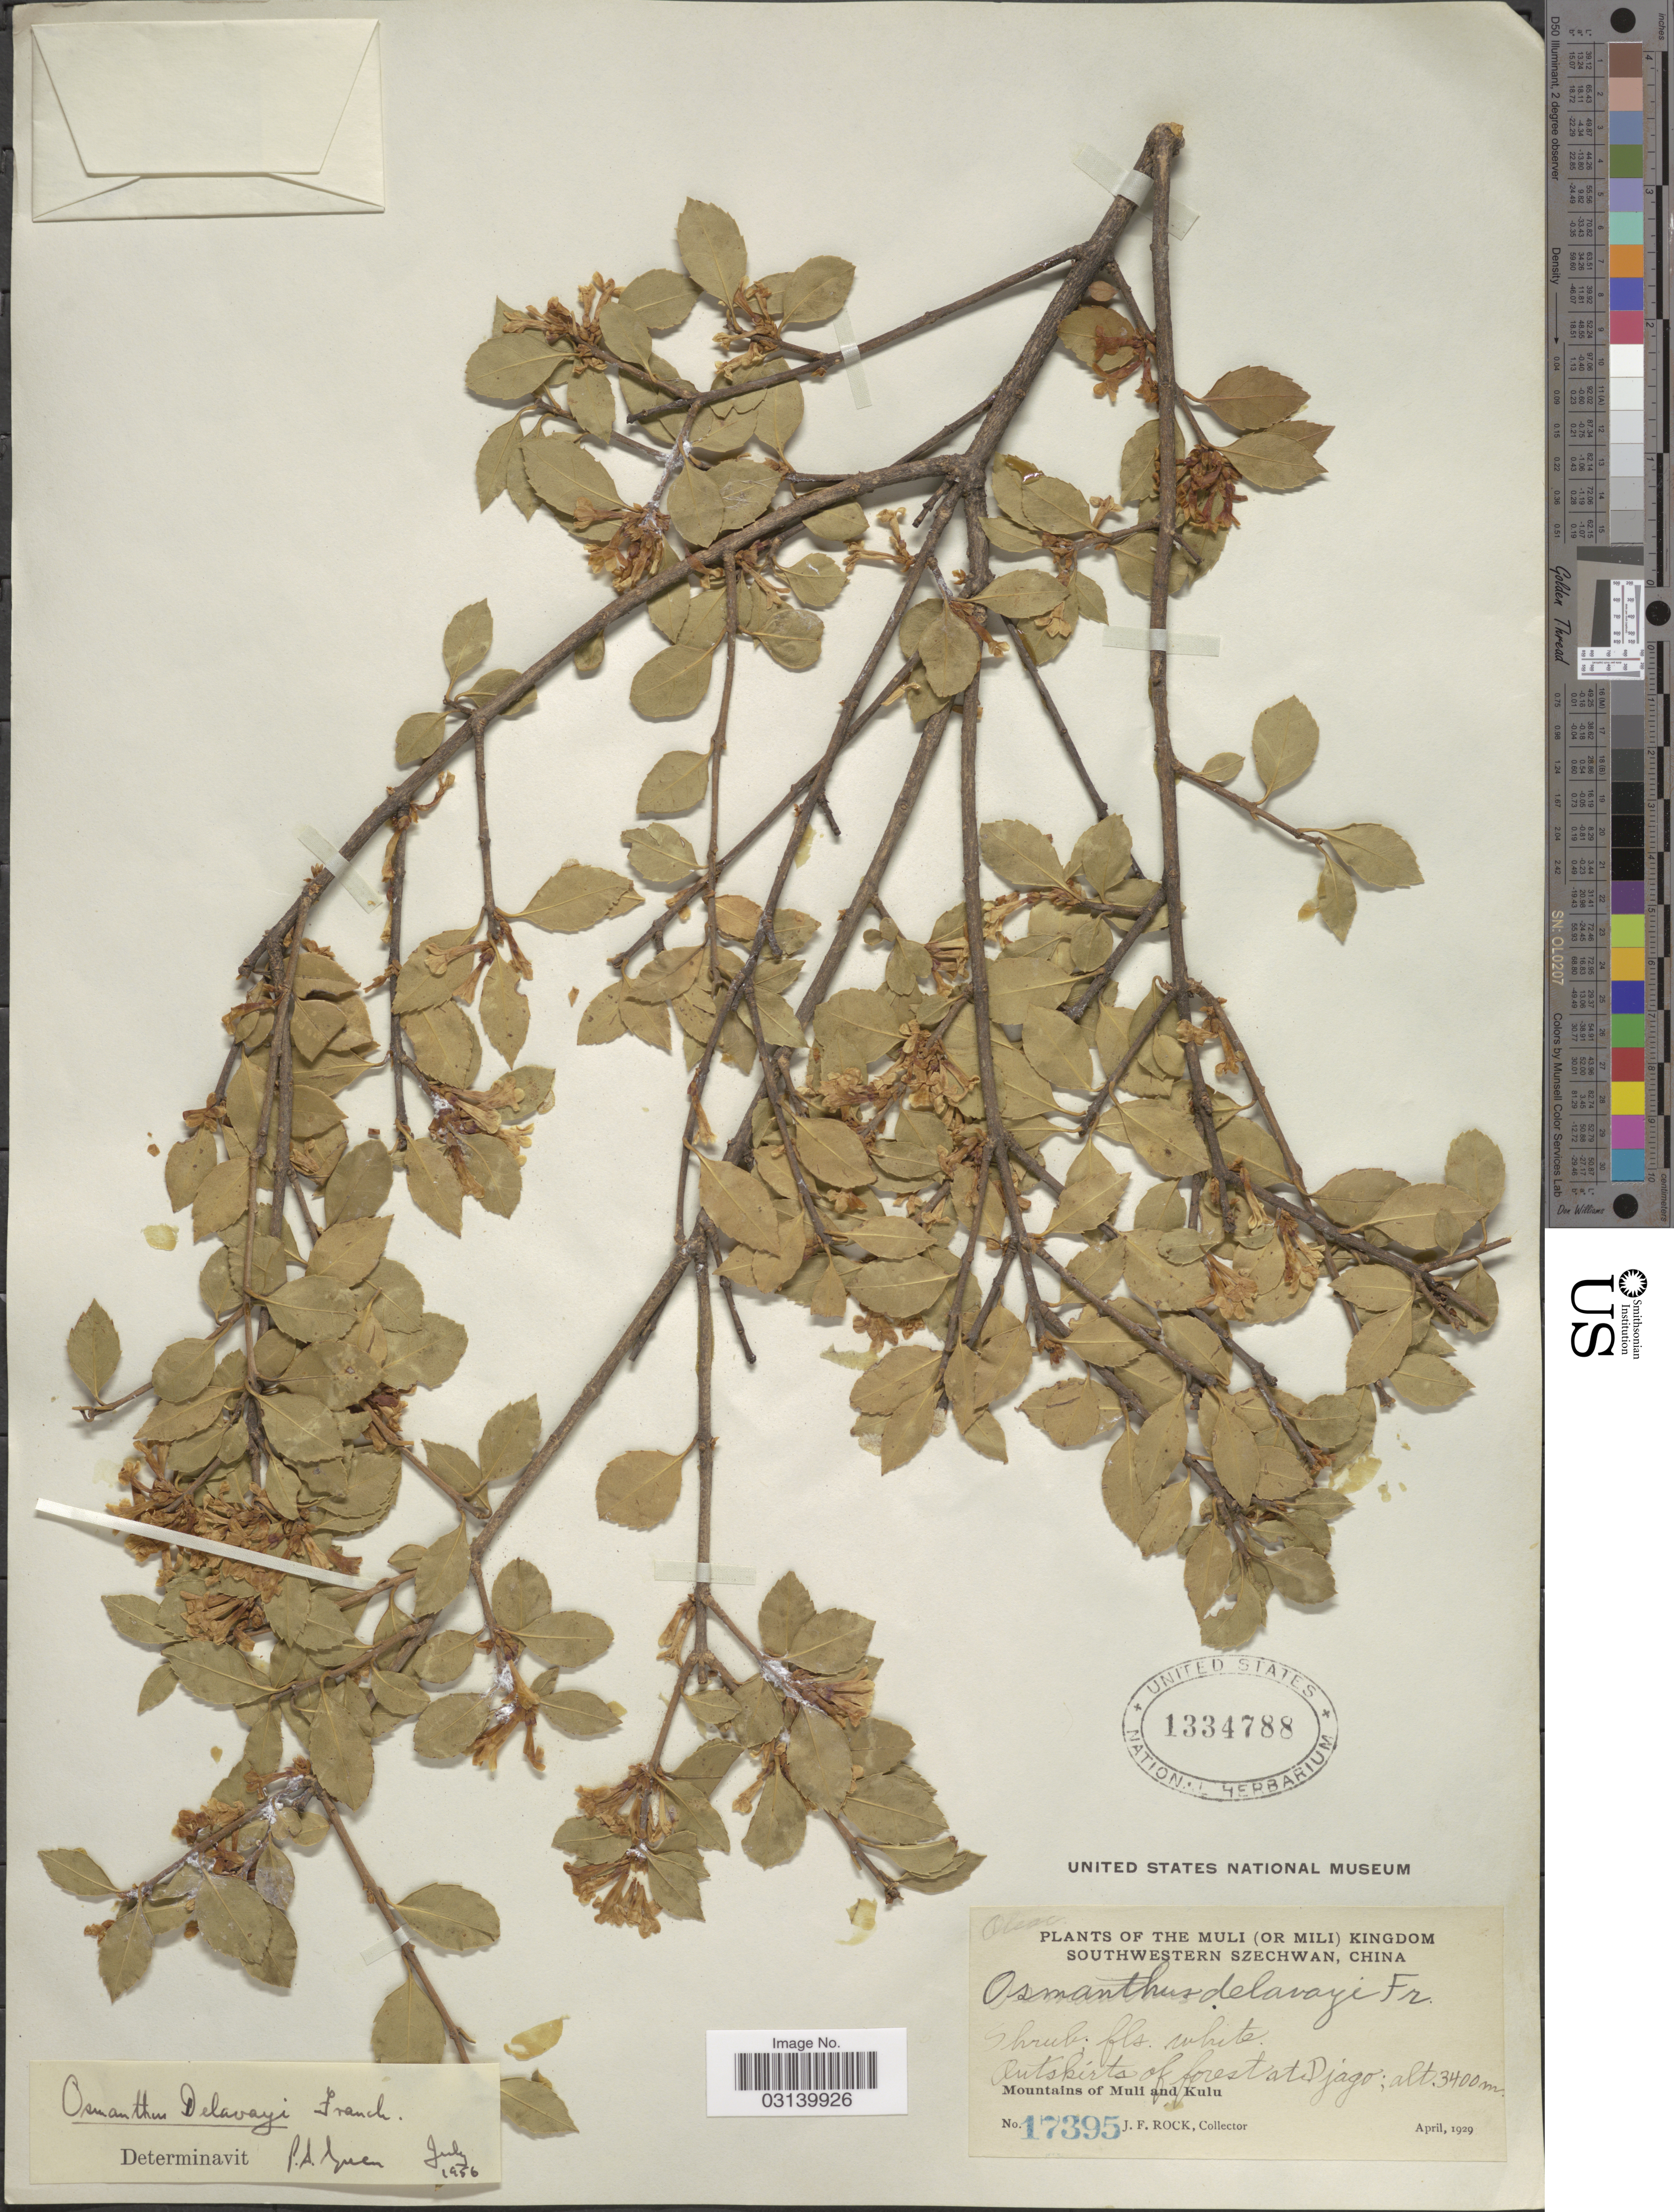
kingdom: Plantae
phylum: Tracheophyta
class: Magnoliopsida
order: Lamiales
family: Oleaceae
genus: Osmanthus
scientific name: Osmanthus delavayi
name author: Franch.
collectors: J. Rock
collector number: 17395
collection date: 1929-04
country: China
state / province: Sichuan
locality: The Muli (or Mili) Kingdom Southwestern Szechwan. Outskirts of forest at Djago. Mountains of Muli and Kulu.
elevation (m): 3400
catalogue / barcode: US 1334788